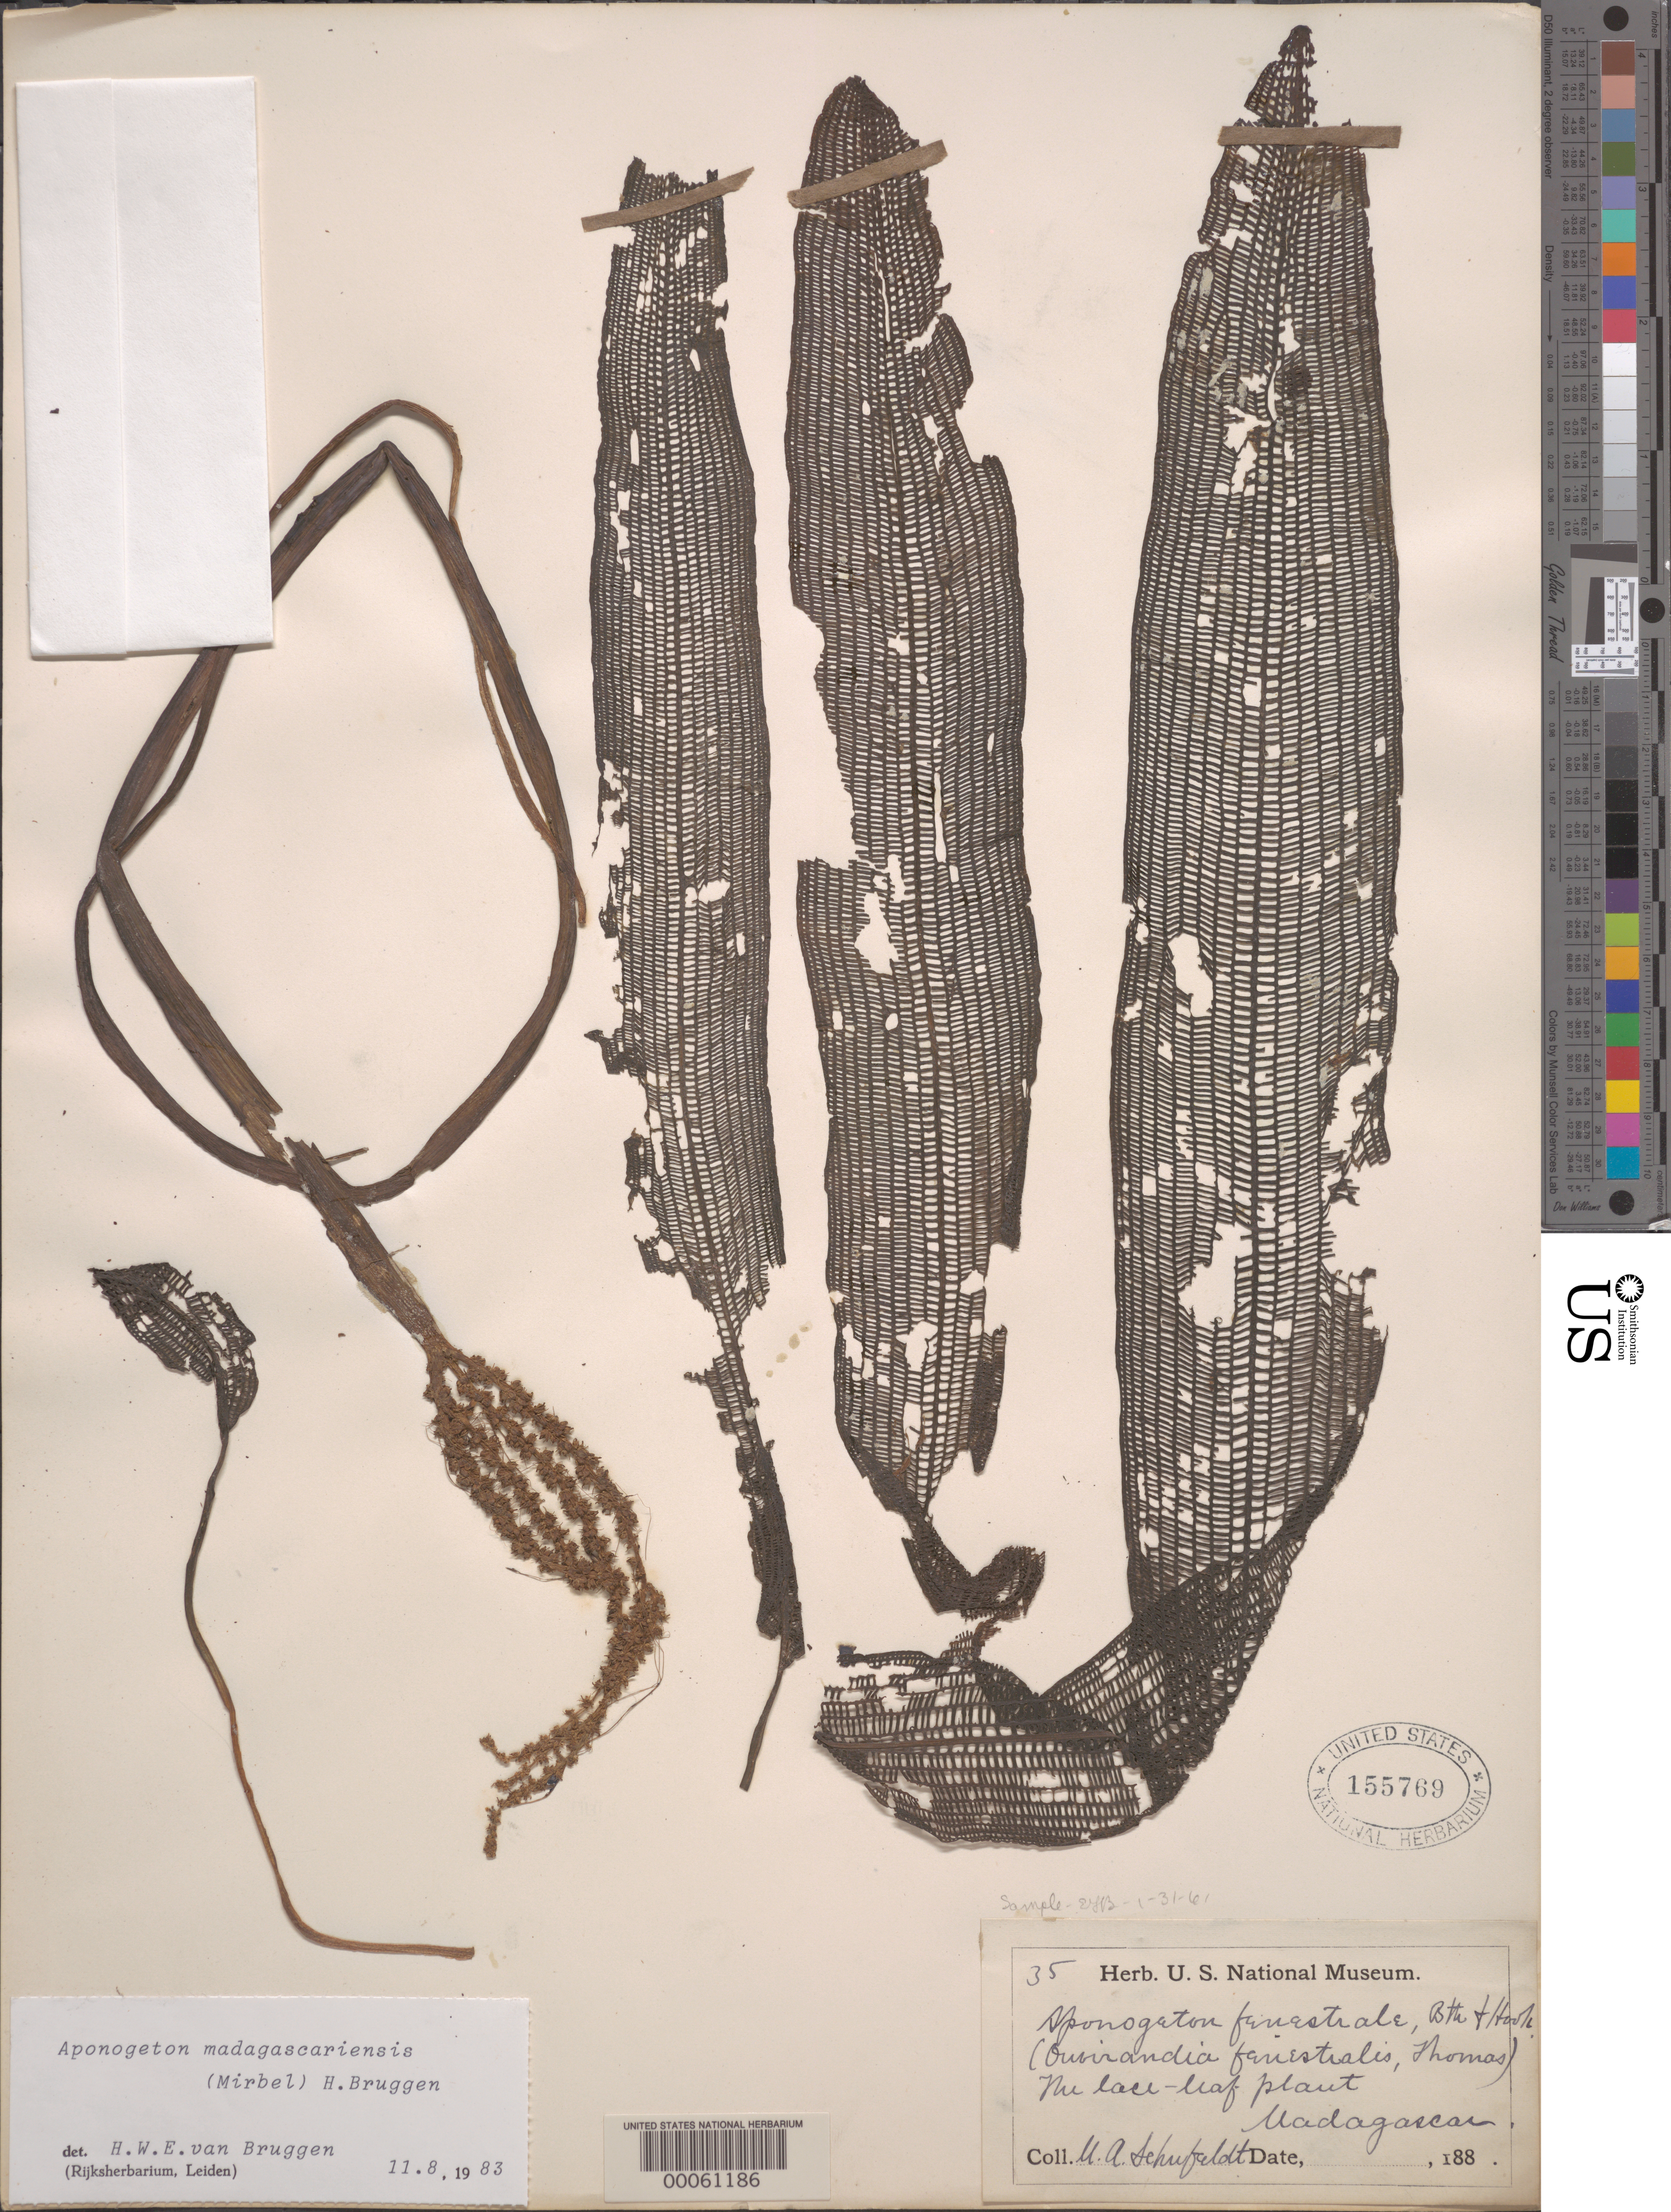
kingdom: Plantae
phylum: Tracheophyta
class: Liliopsida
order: Alismatales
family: Aponogetonaceae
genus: Aponogeton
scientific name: Aponogeton madagascariensis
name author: (Mirb.) H. Bruggen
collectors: M. Schufeldt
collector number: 35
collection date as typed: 188-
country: Madagascar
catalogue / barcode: US 155769